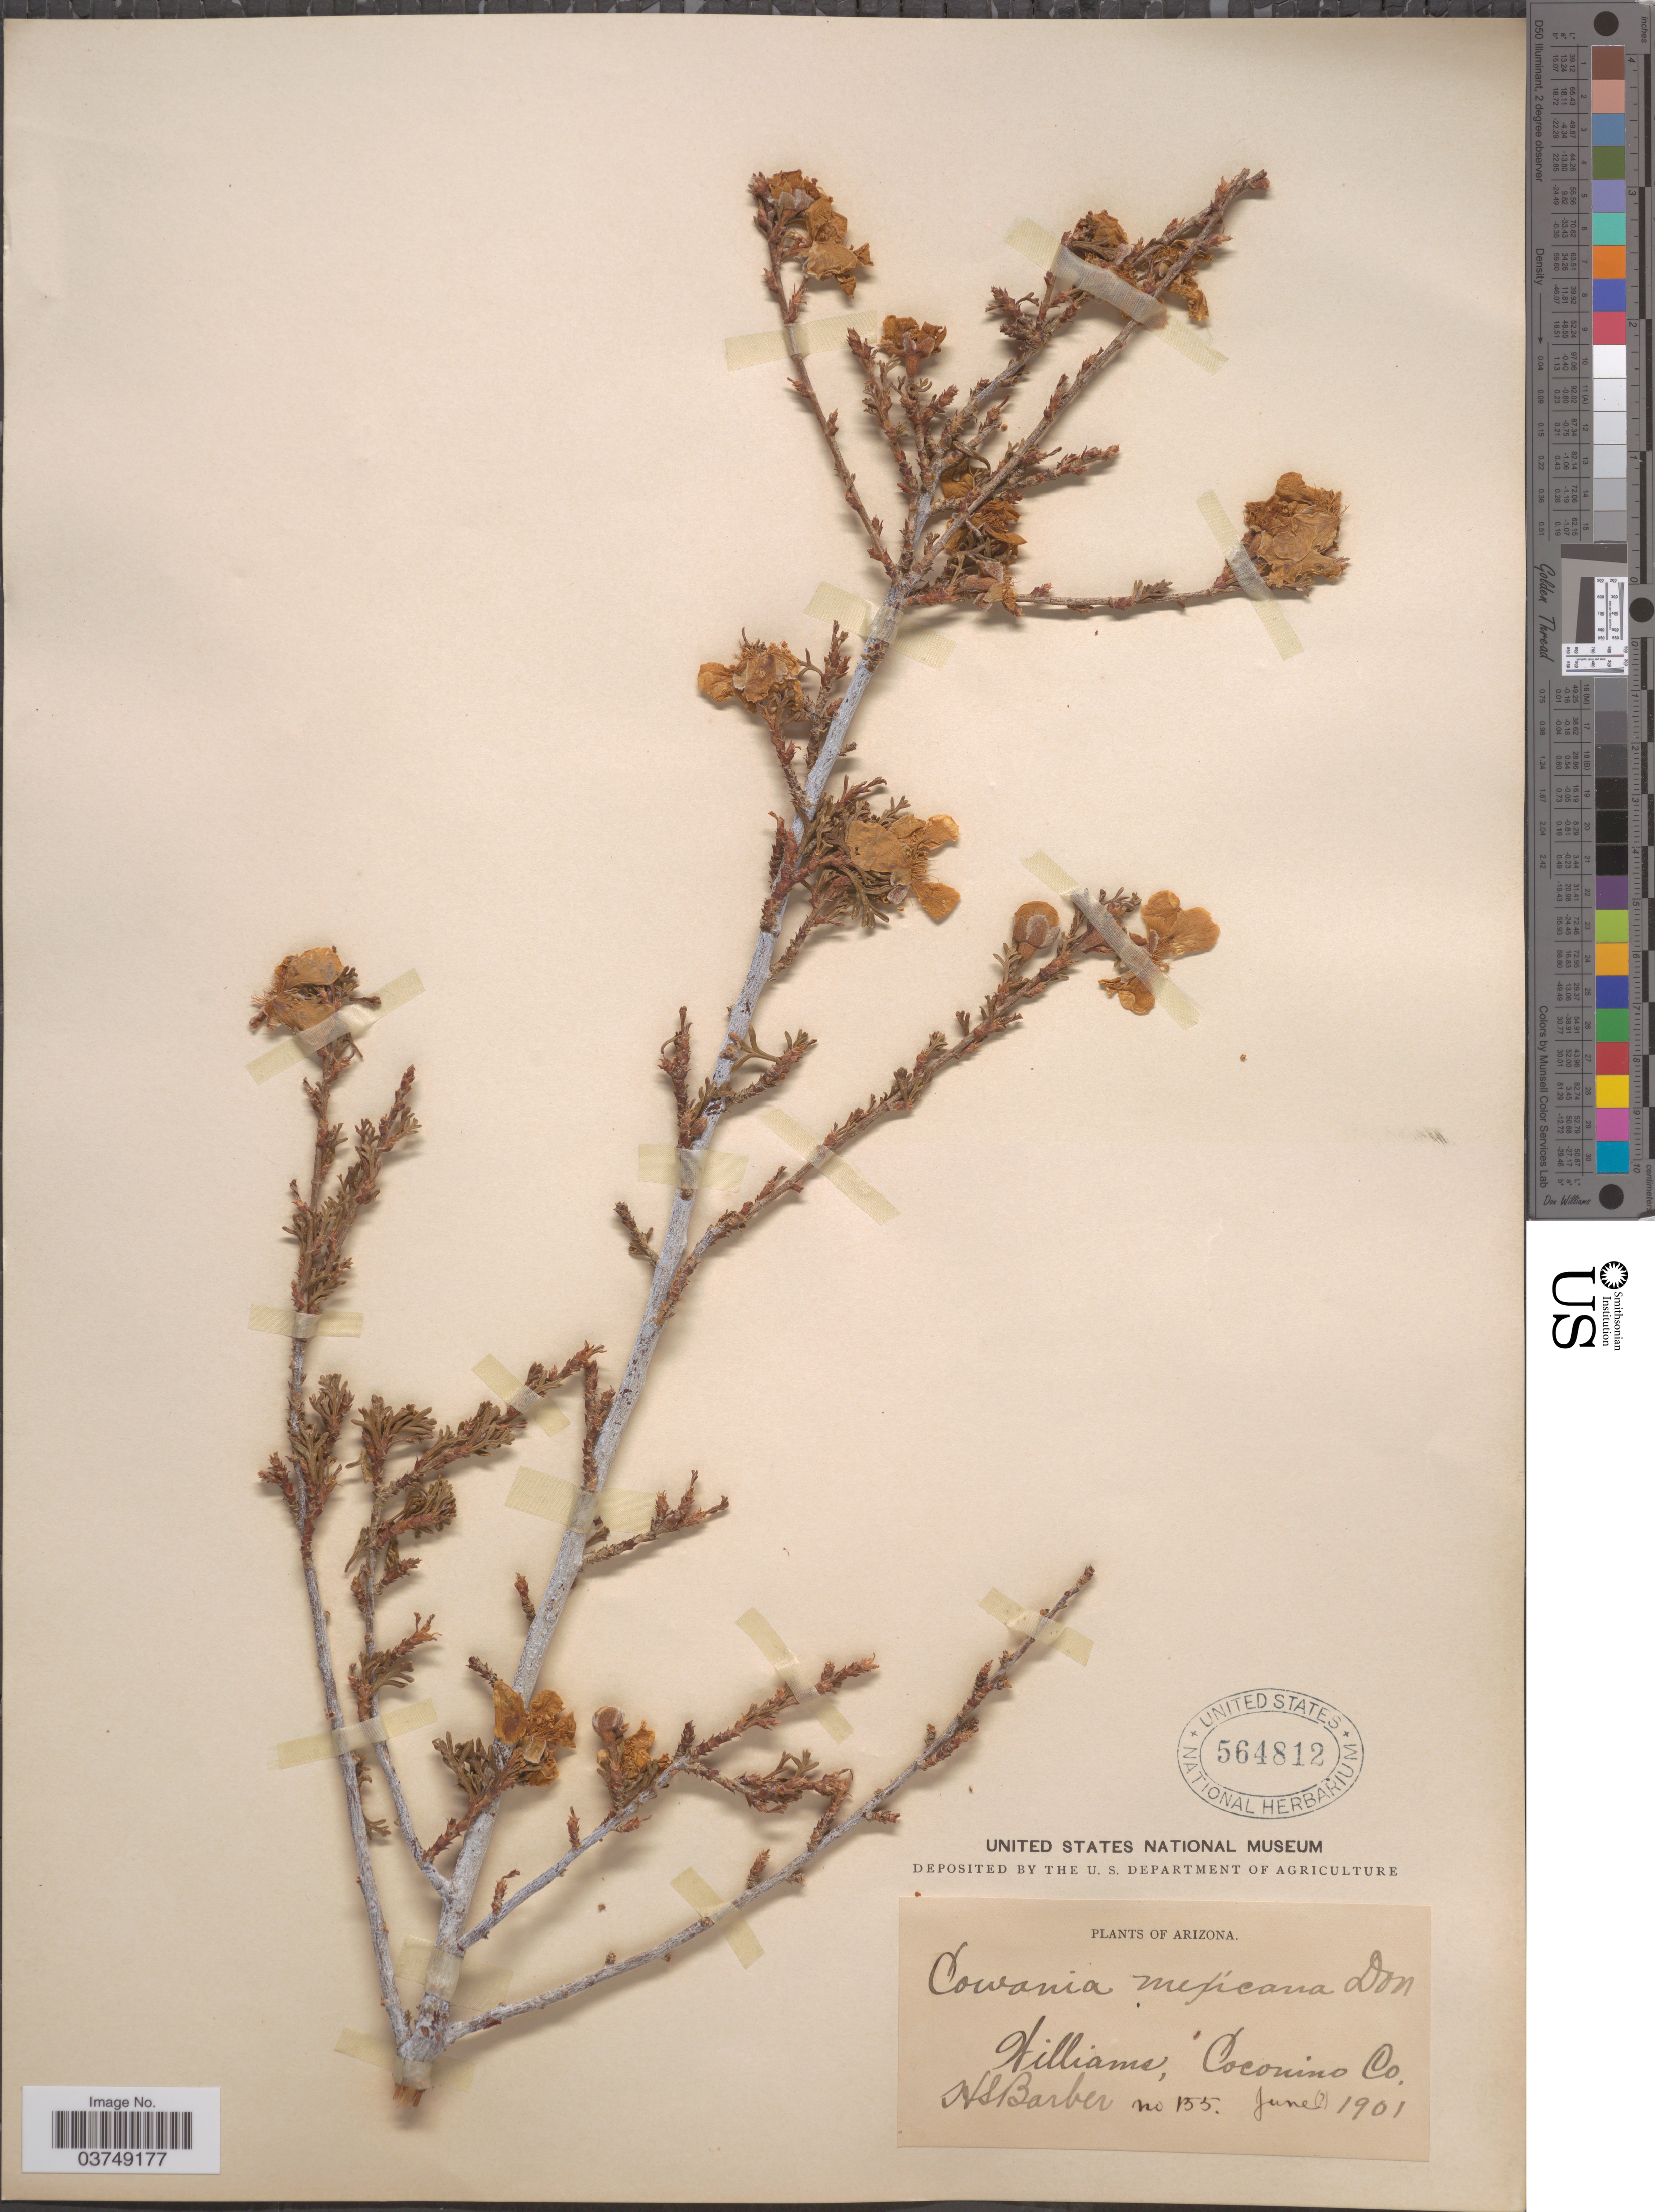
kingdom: Plantae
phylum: Tracheophyta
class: Magnoliopsida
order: Rosales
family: Rosaceae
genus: Purshia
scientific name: Purshia stansburyana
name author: (Torr.) Henrickson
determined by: Strong, Mark T., (BOT), Smithsonian Institution - National Museum of Natural History (UNITED STATES)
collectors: H. Barber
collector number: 155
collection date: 1901-06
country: United States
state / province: Arizona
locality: Williams, Coconino Co.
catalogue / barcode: US 564812